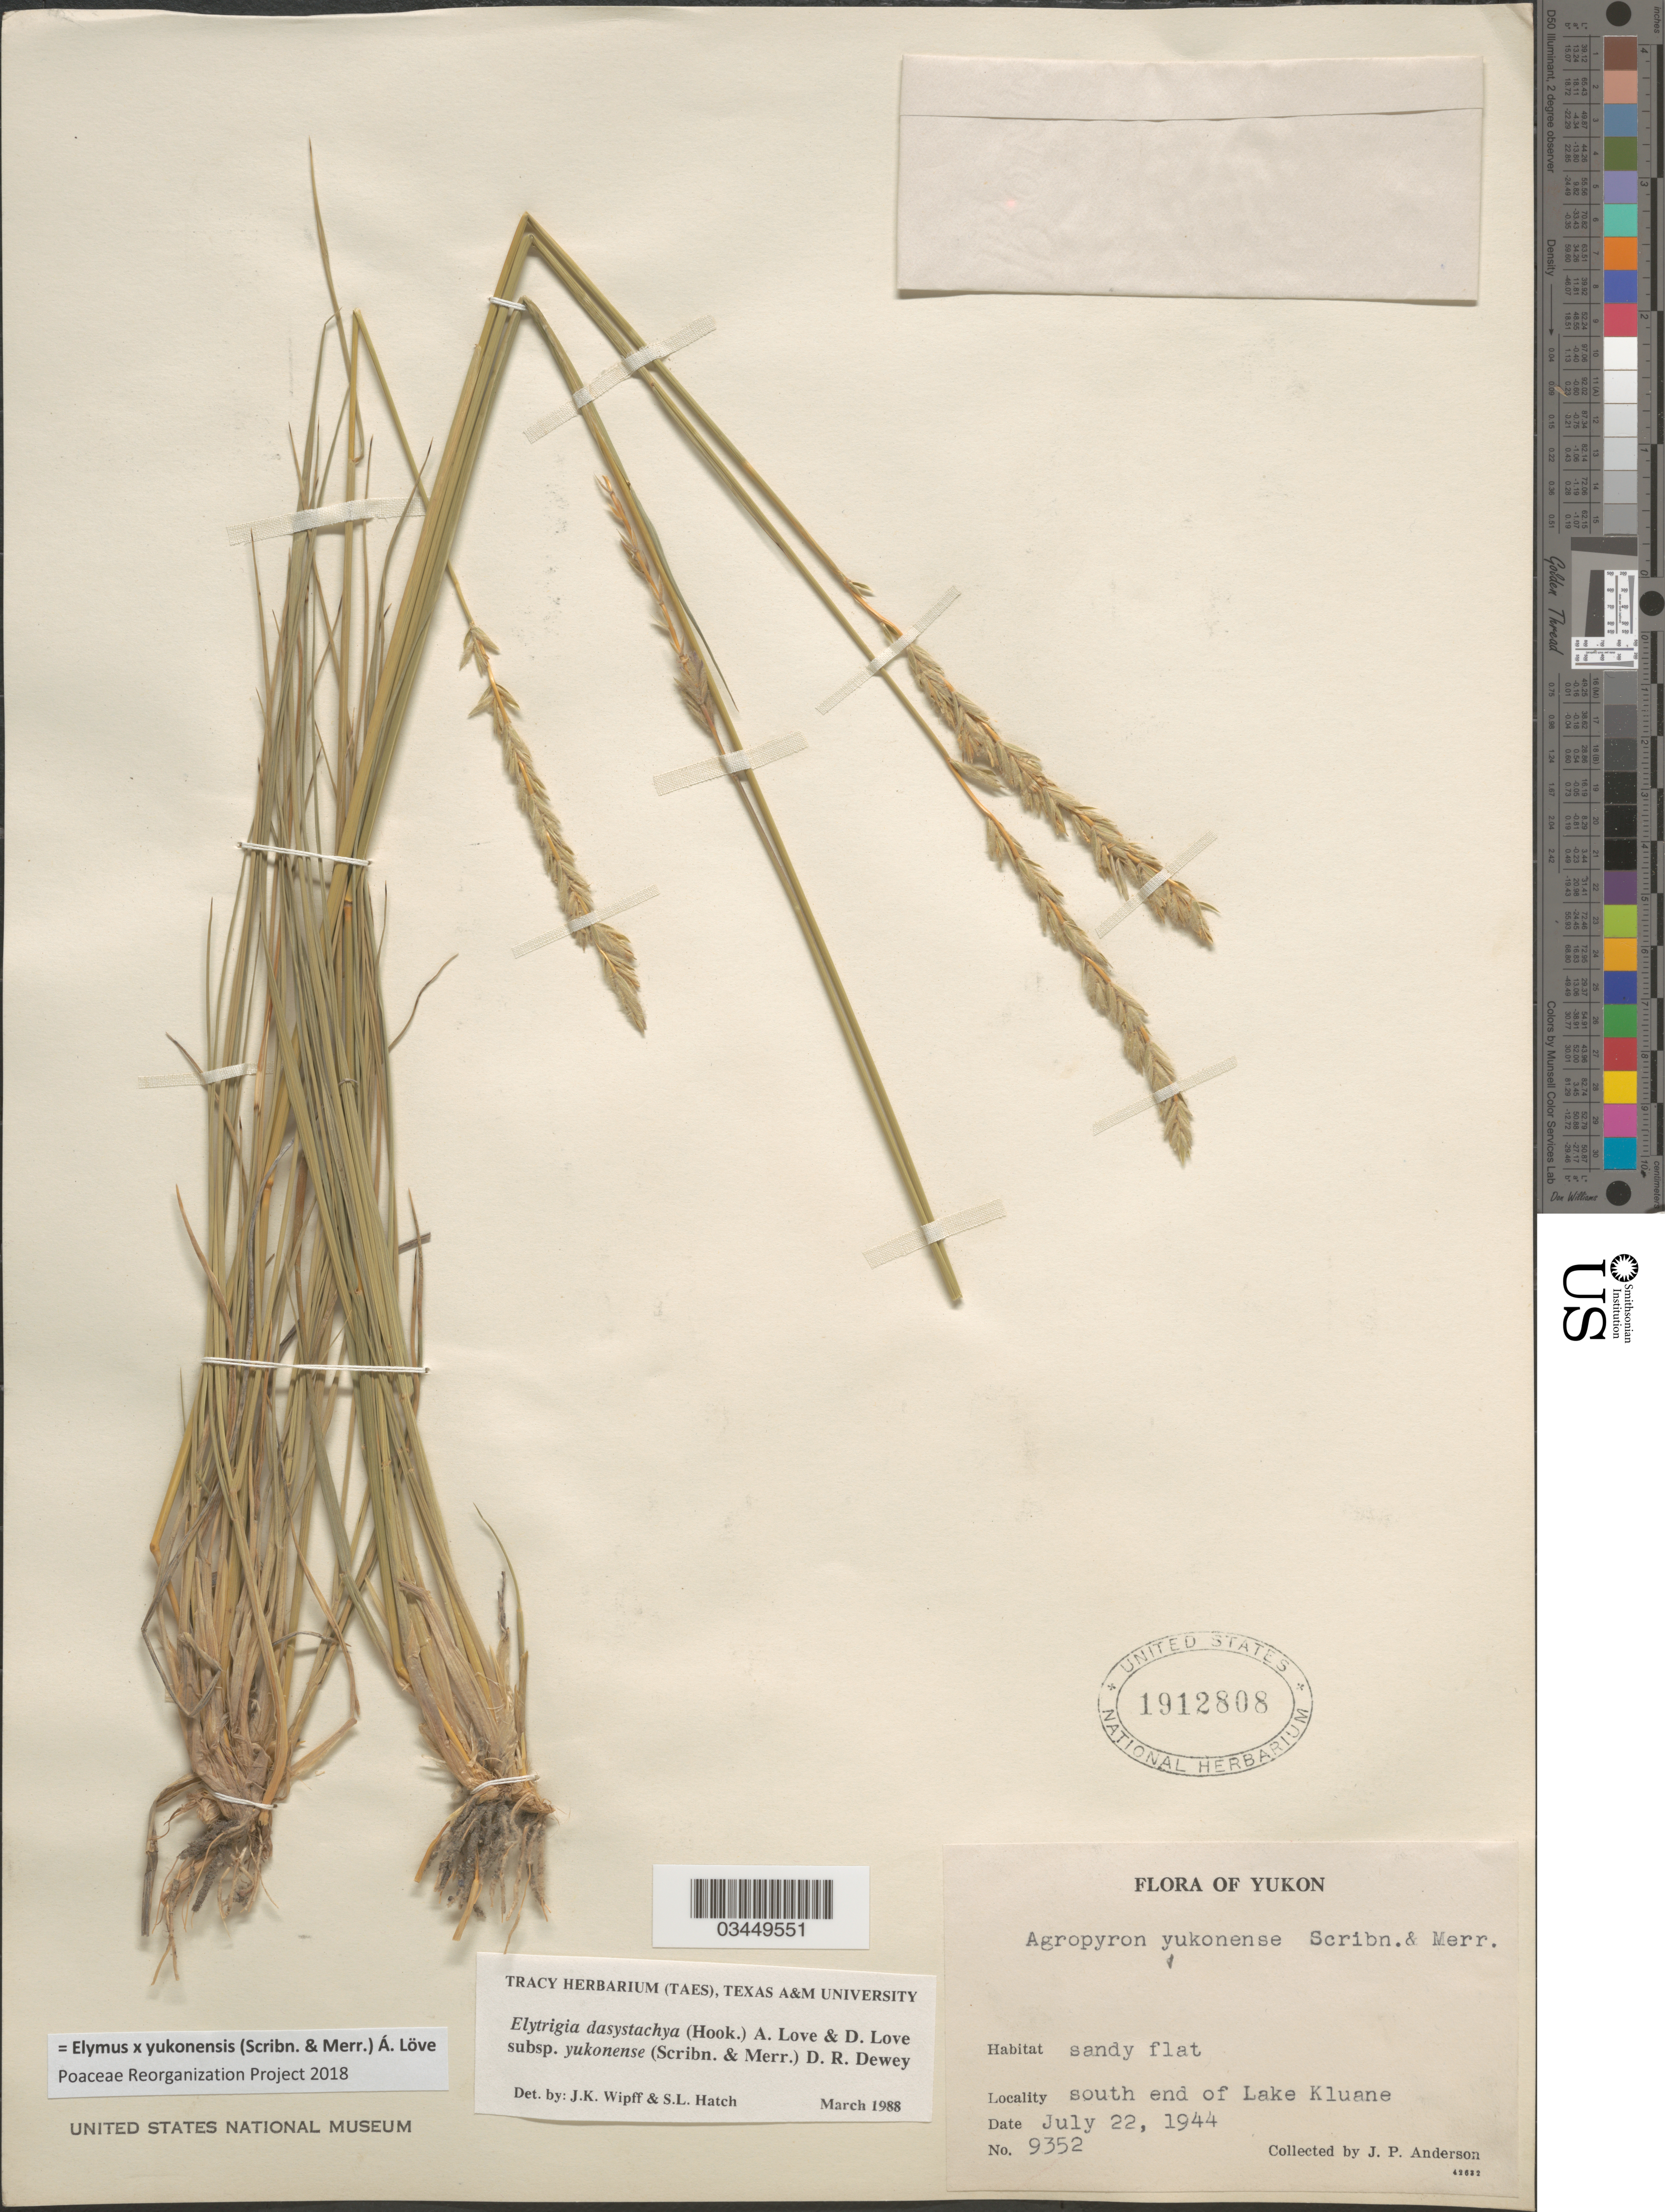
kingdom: Plantae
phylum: Tracheophyta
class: Liliopsida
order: Poales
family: Poaceae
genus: Elymus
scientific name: Elymus x yukonensis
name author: (Scribn. & Merr.) Á. Löve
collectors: J. P. Anderson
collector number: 9352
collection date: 1944-07-22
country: Canada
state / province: Yukon Territory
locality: Yukon. South end of Lake Kluane.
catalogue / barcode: US 1912808